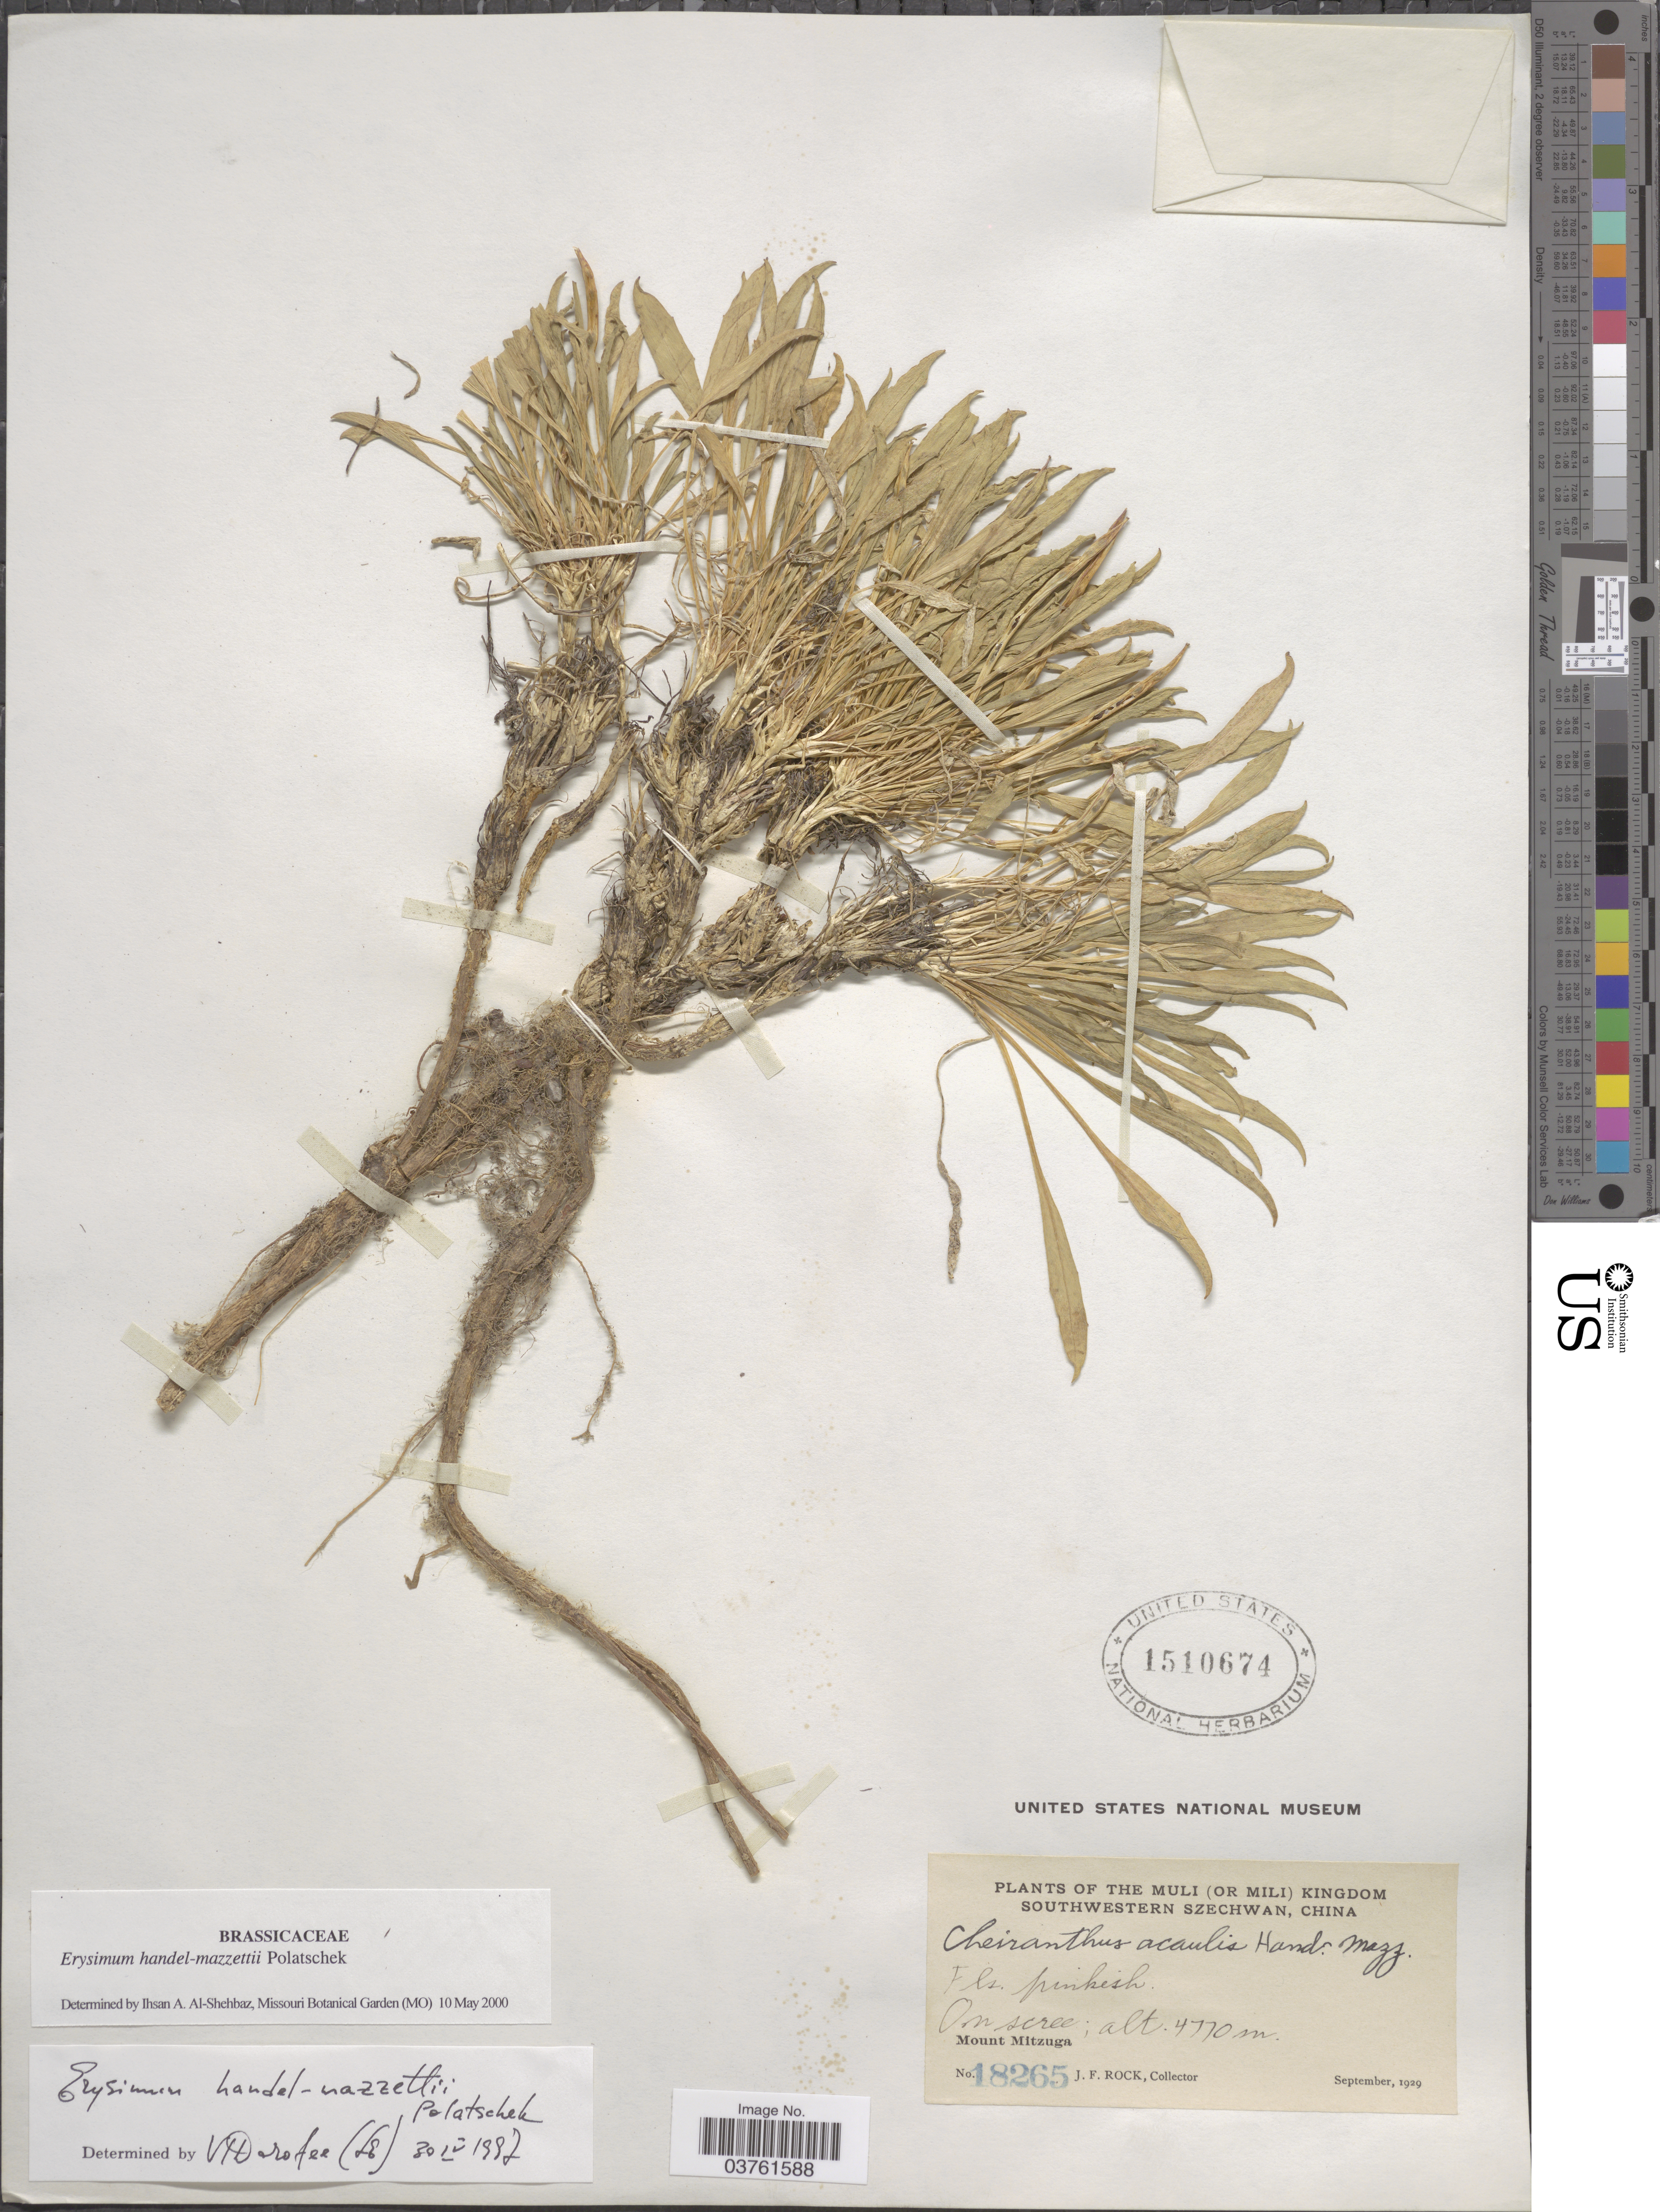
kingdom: Plantae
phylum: Tracheophyta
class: Magnoliopsida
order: Brassicales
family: Brassicaceae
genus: Erysimum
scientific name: Erysimum handel-mazzettii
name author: Polatschek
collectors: J. Rock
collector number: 18265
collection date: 1929-09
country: China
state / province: Sichuan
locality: The Muli (or Mili) Kingdom, Southwestern Szechwan. Mount Mitzuga.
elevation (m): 4770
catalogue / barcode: US 1510674